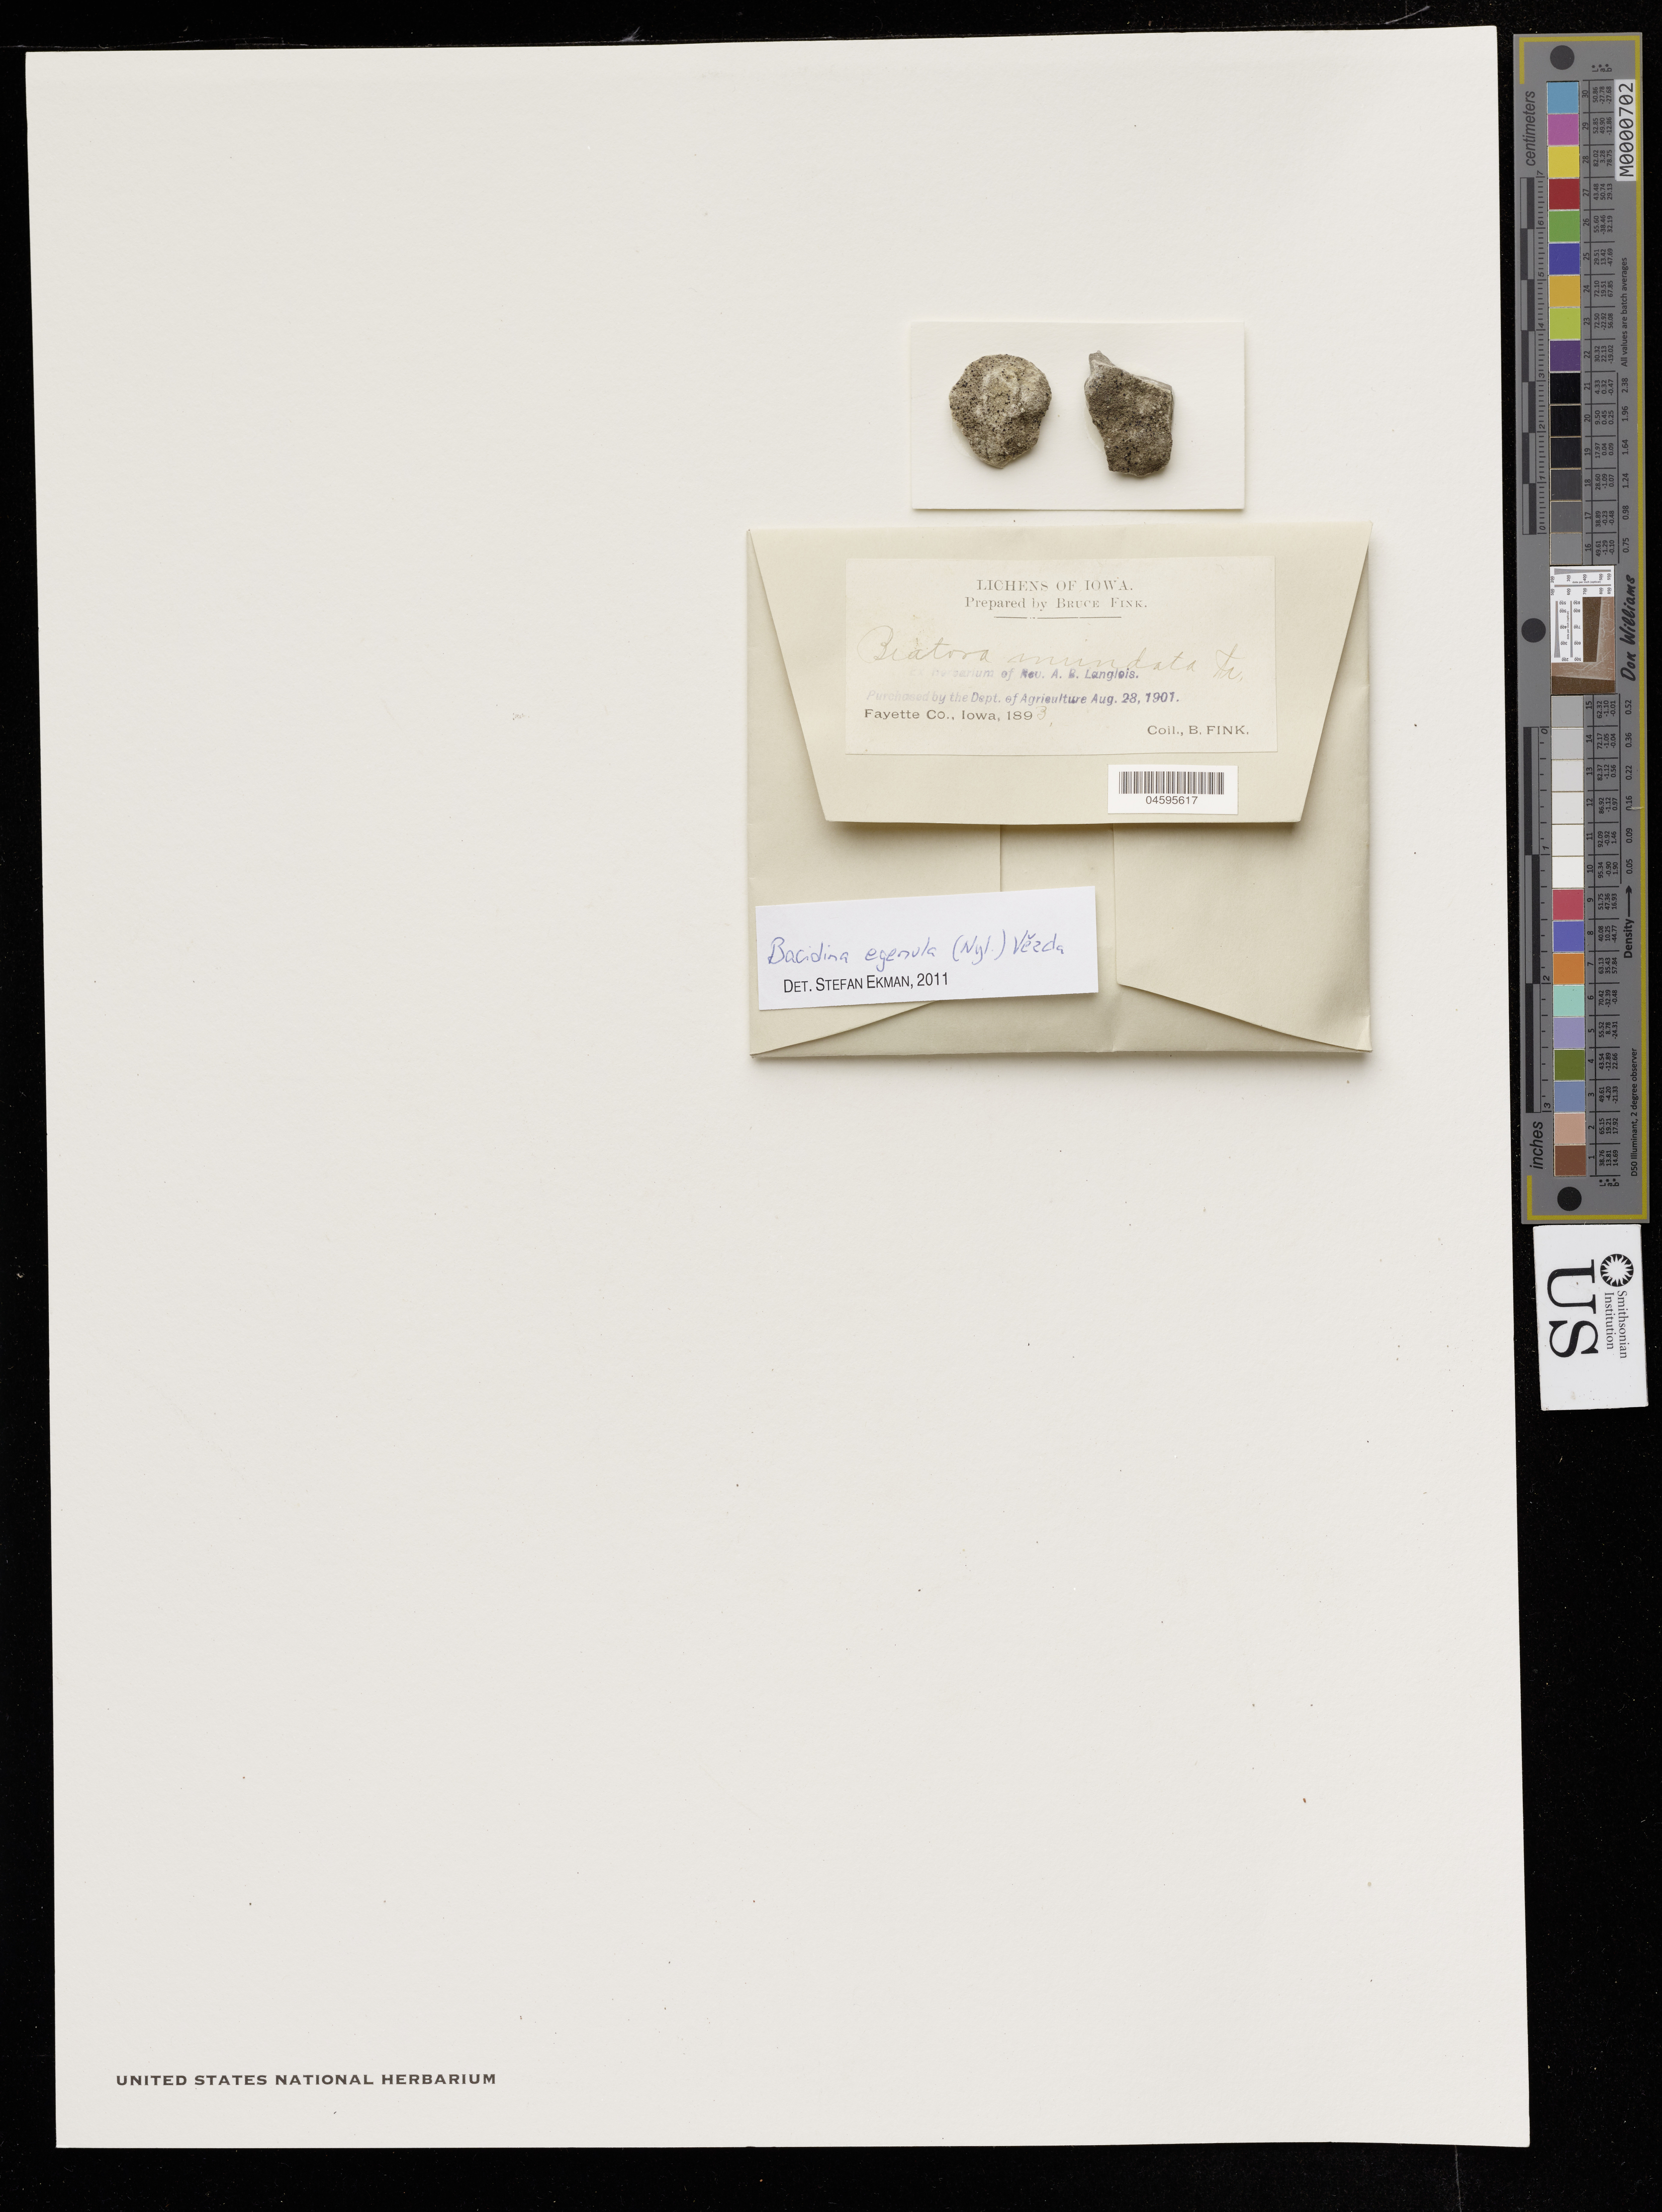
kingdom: Fungi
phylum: Ascomycota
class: Lecanoromycetes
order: Lecanorales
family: Ramalinaceae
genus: Bacidia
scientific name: Bacidia egenula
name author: (Nyl.) Arnold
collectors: B. Fink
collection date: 1893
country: United States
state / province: Iowa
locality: Fayettte Co.